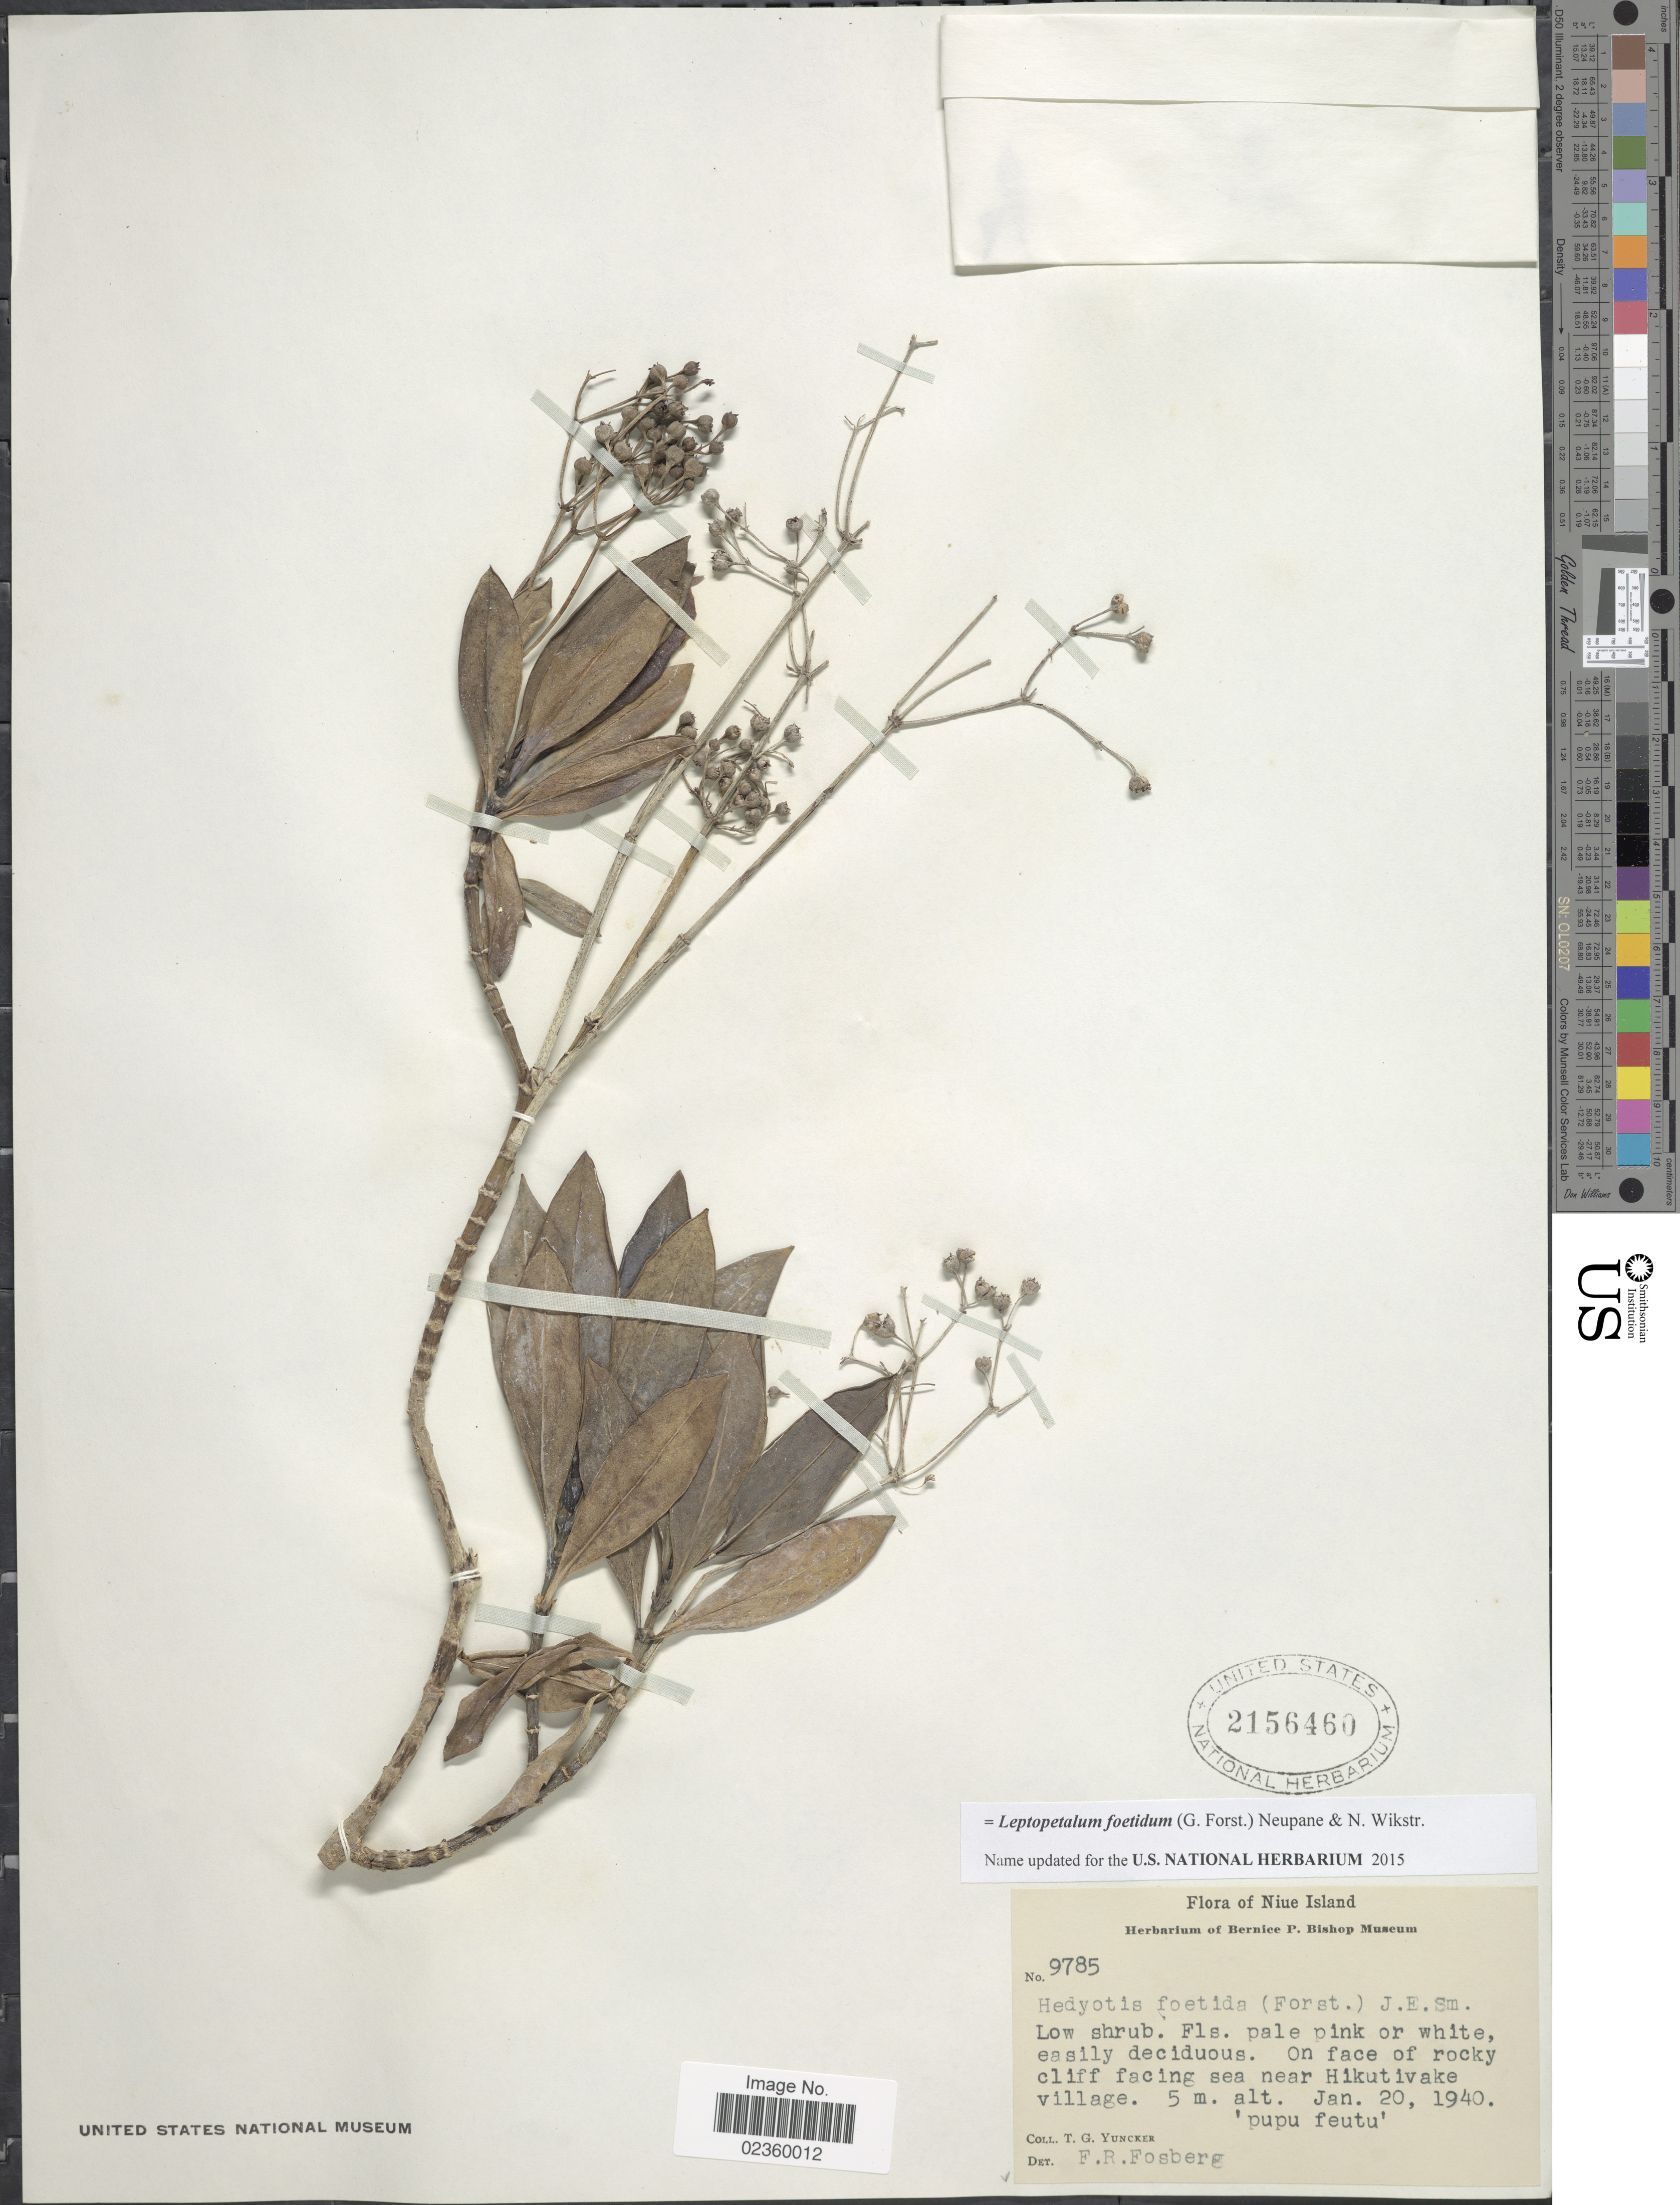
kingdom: Plantae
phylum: Tracheophyta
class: Magnoliopsida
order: Gentianales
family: Rubiaceae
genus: Leptopetalum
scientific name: Leptopetalum foetidum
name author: (G. Forst.) Neupane & N. Wikstr.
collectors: T. G. Yuncker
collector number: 9785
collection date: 1940-01-20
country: Niue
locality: On face of rocky cliff facing sea near Hikutivake village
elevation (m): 5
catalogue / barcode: US 2156460